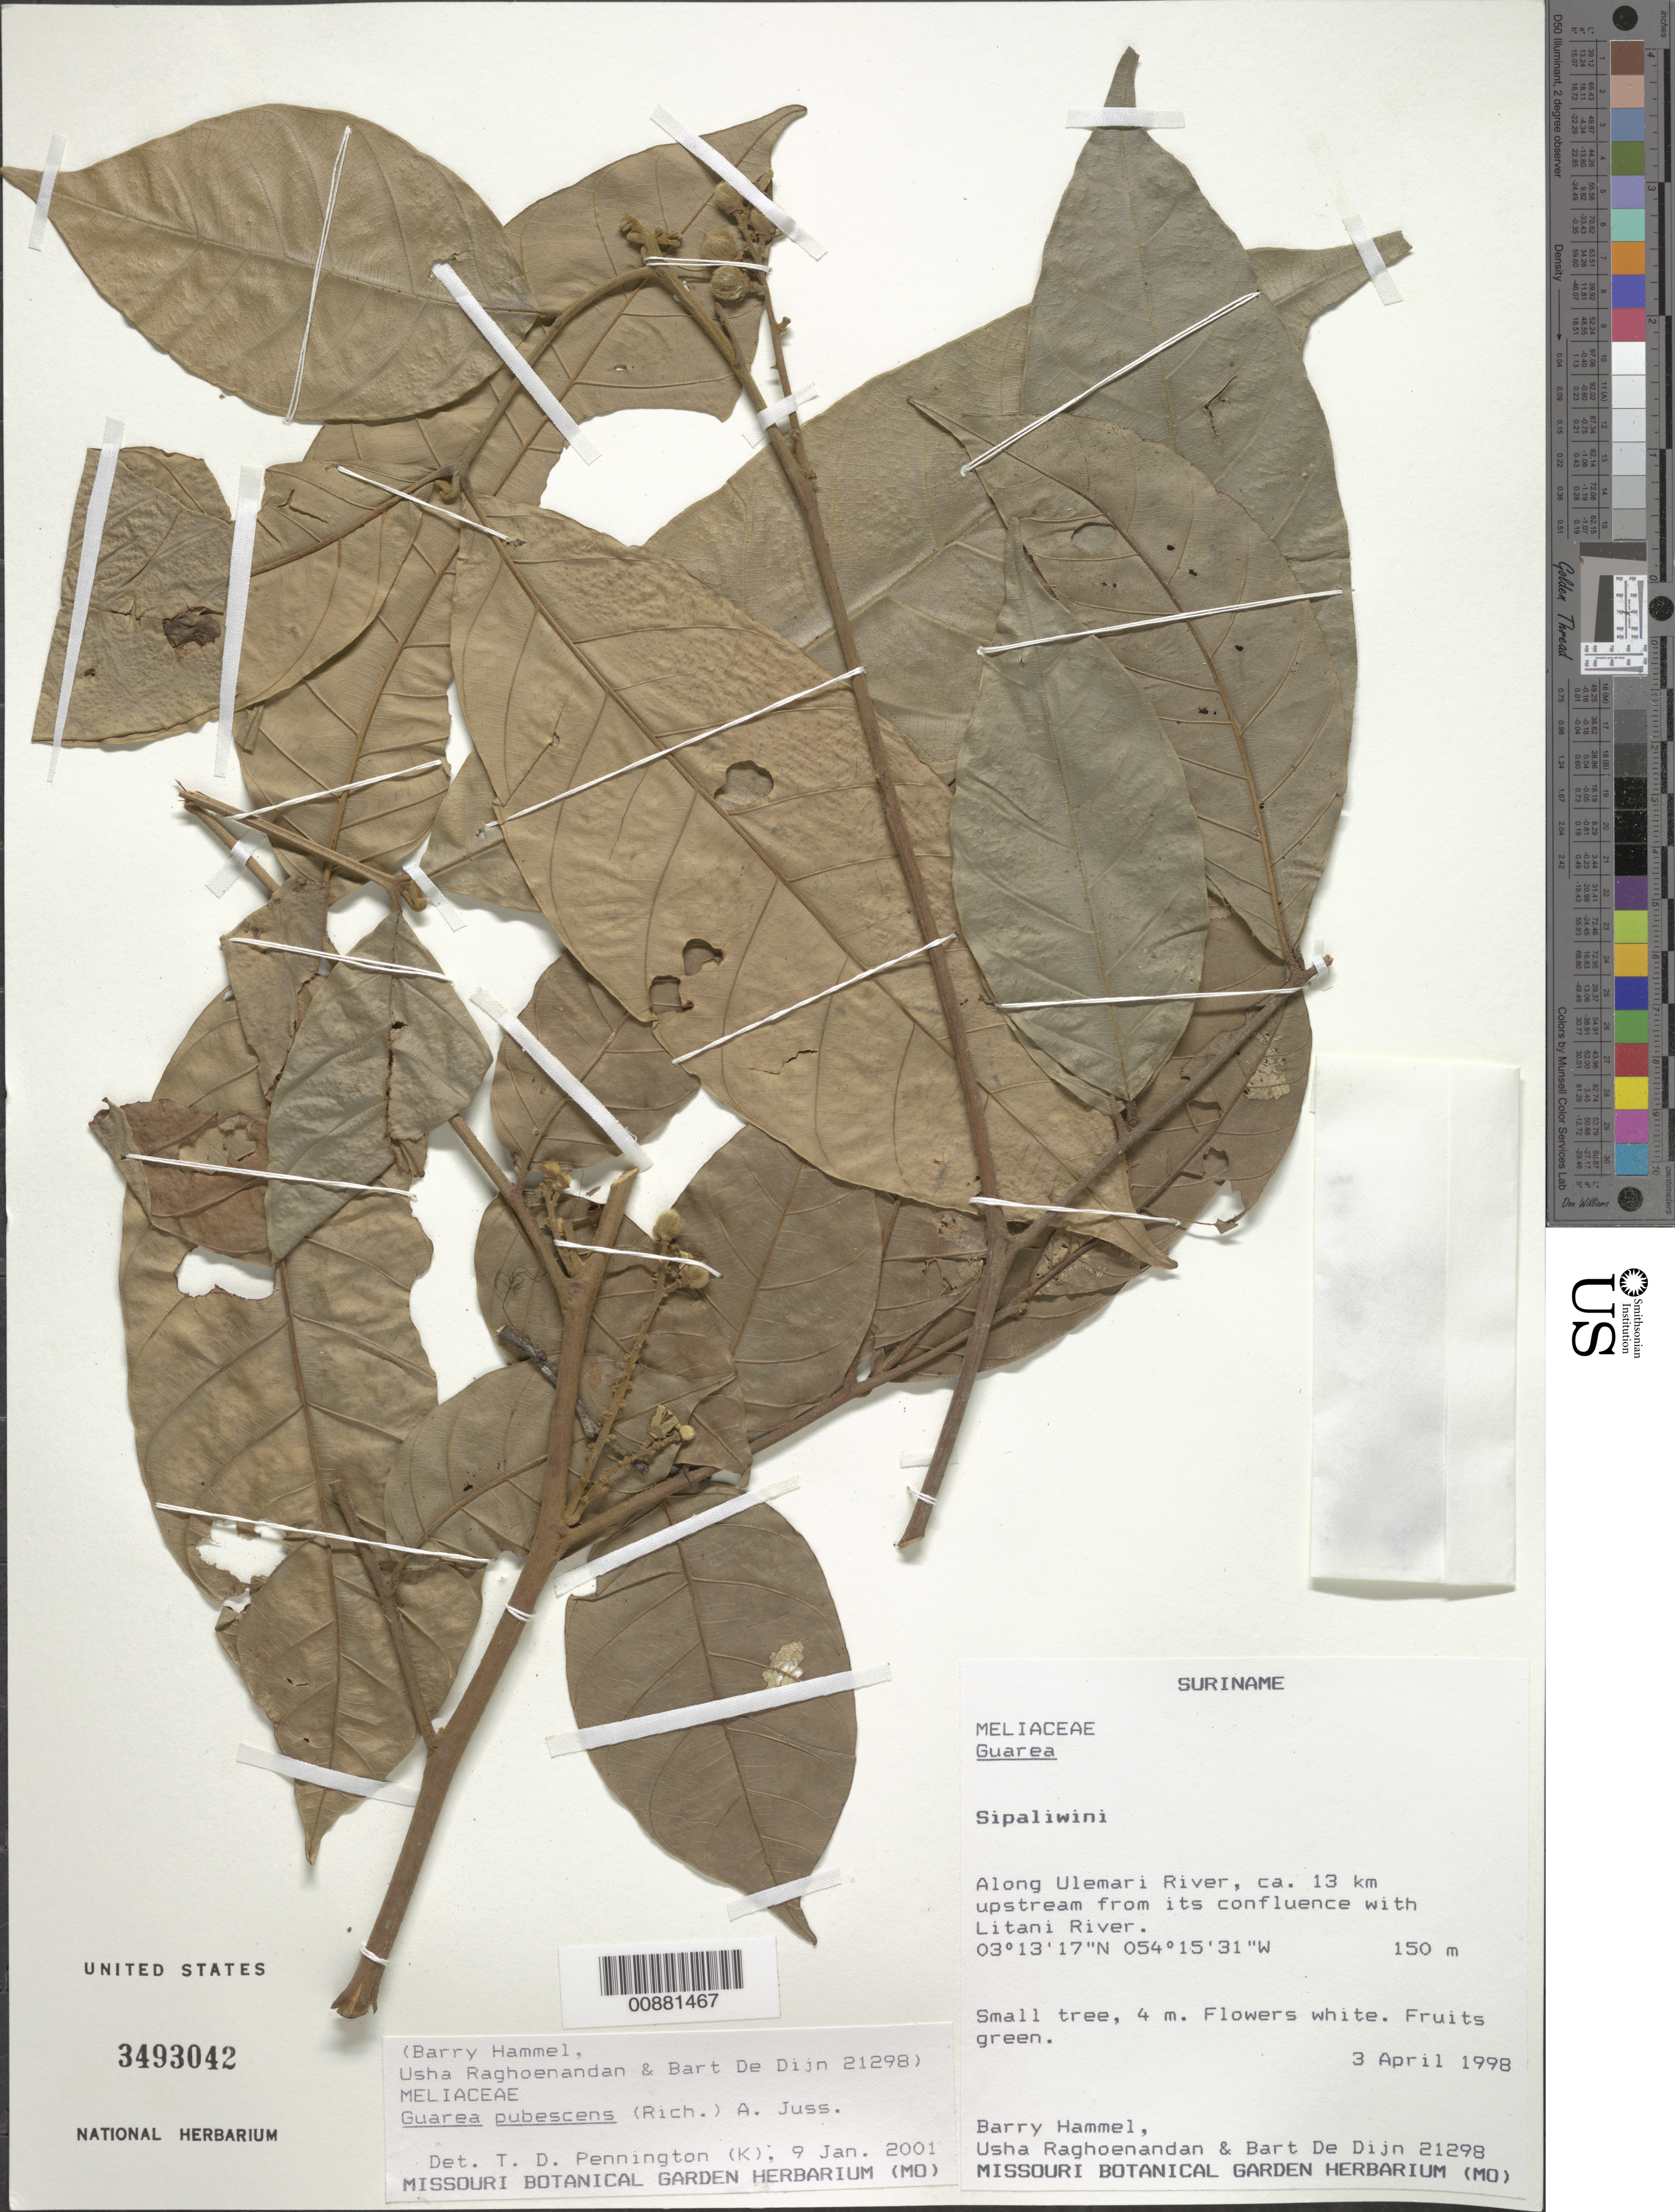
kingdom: Plantae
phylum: Tracheophyta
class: Magnoliopsida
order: Sapindales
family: Meliaceae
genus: Guarea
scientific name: Guarea pubescens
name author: (Rich.) A. Juss.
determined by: Pennington, T. D., (K)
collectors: B. Hammel, U. Raghoenandan & B. de Dijn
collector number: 21298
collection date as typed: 3-Apr-98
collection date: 1998-04-03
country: Suriname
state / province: Sipaliwini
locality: Ulemari R., 13 km upstream from confl. with Litani R.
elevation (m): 150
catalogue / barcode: US 3493042